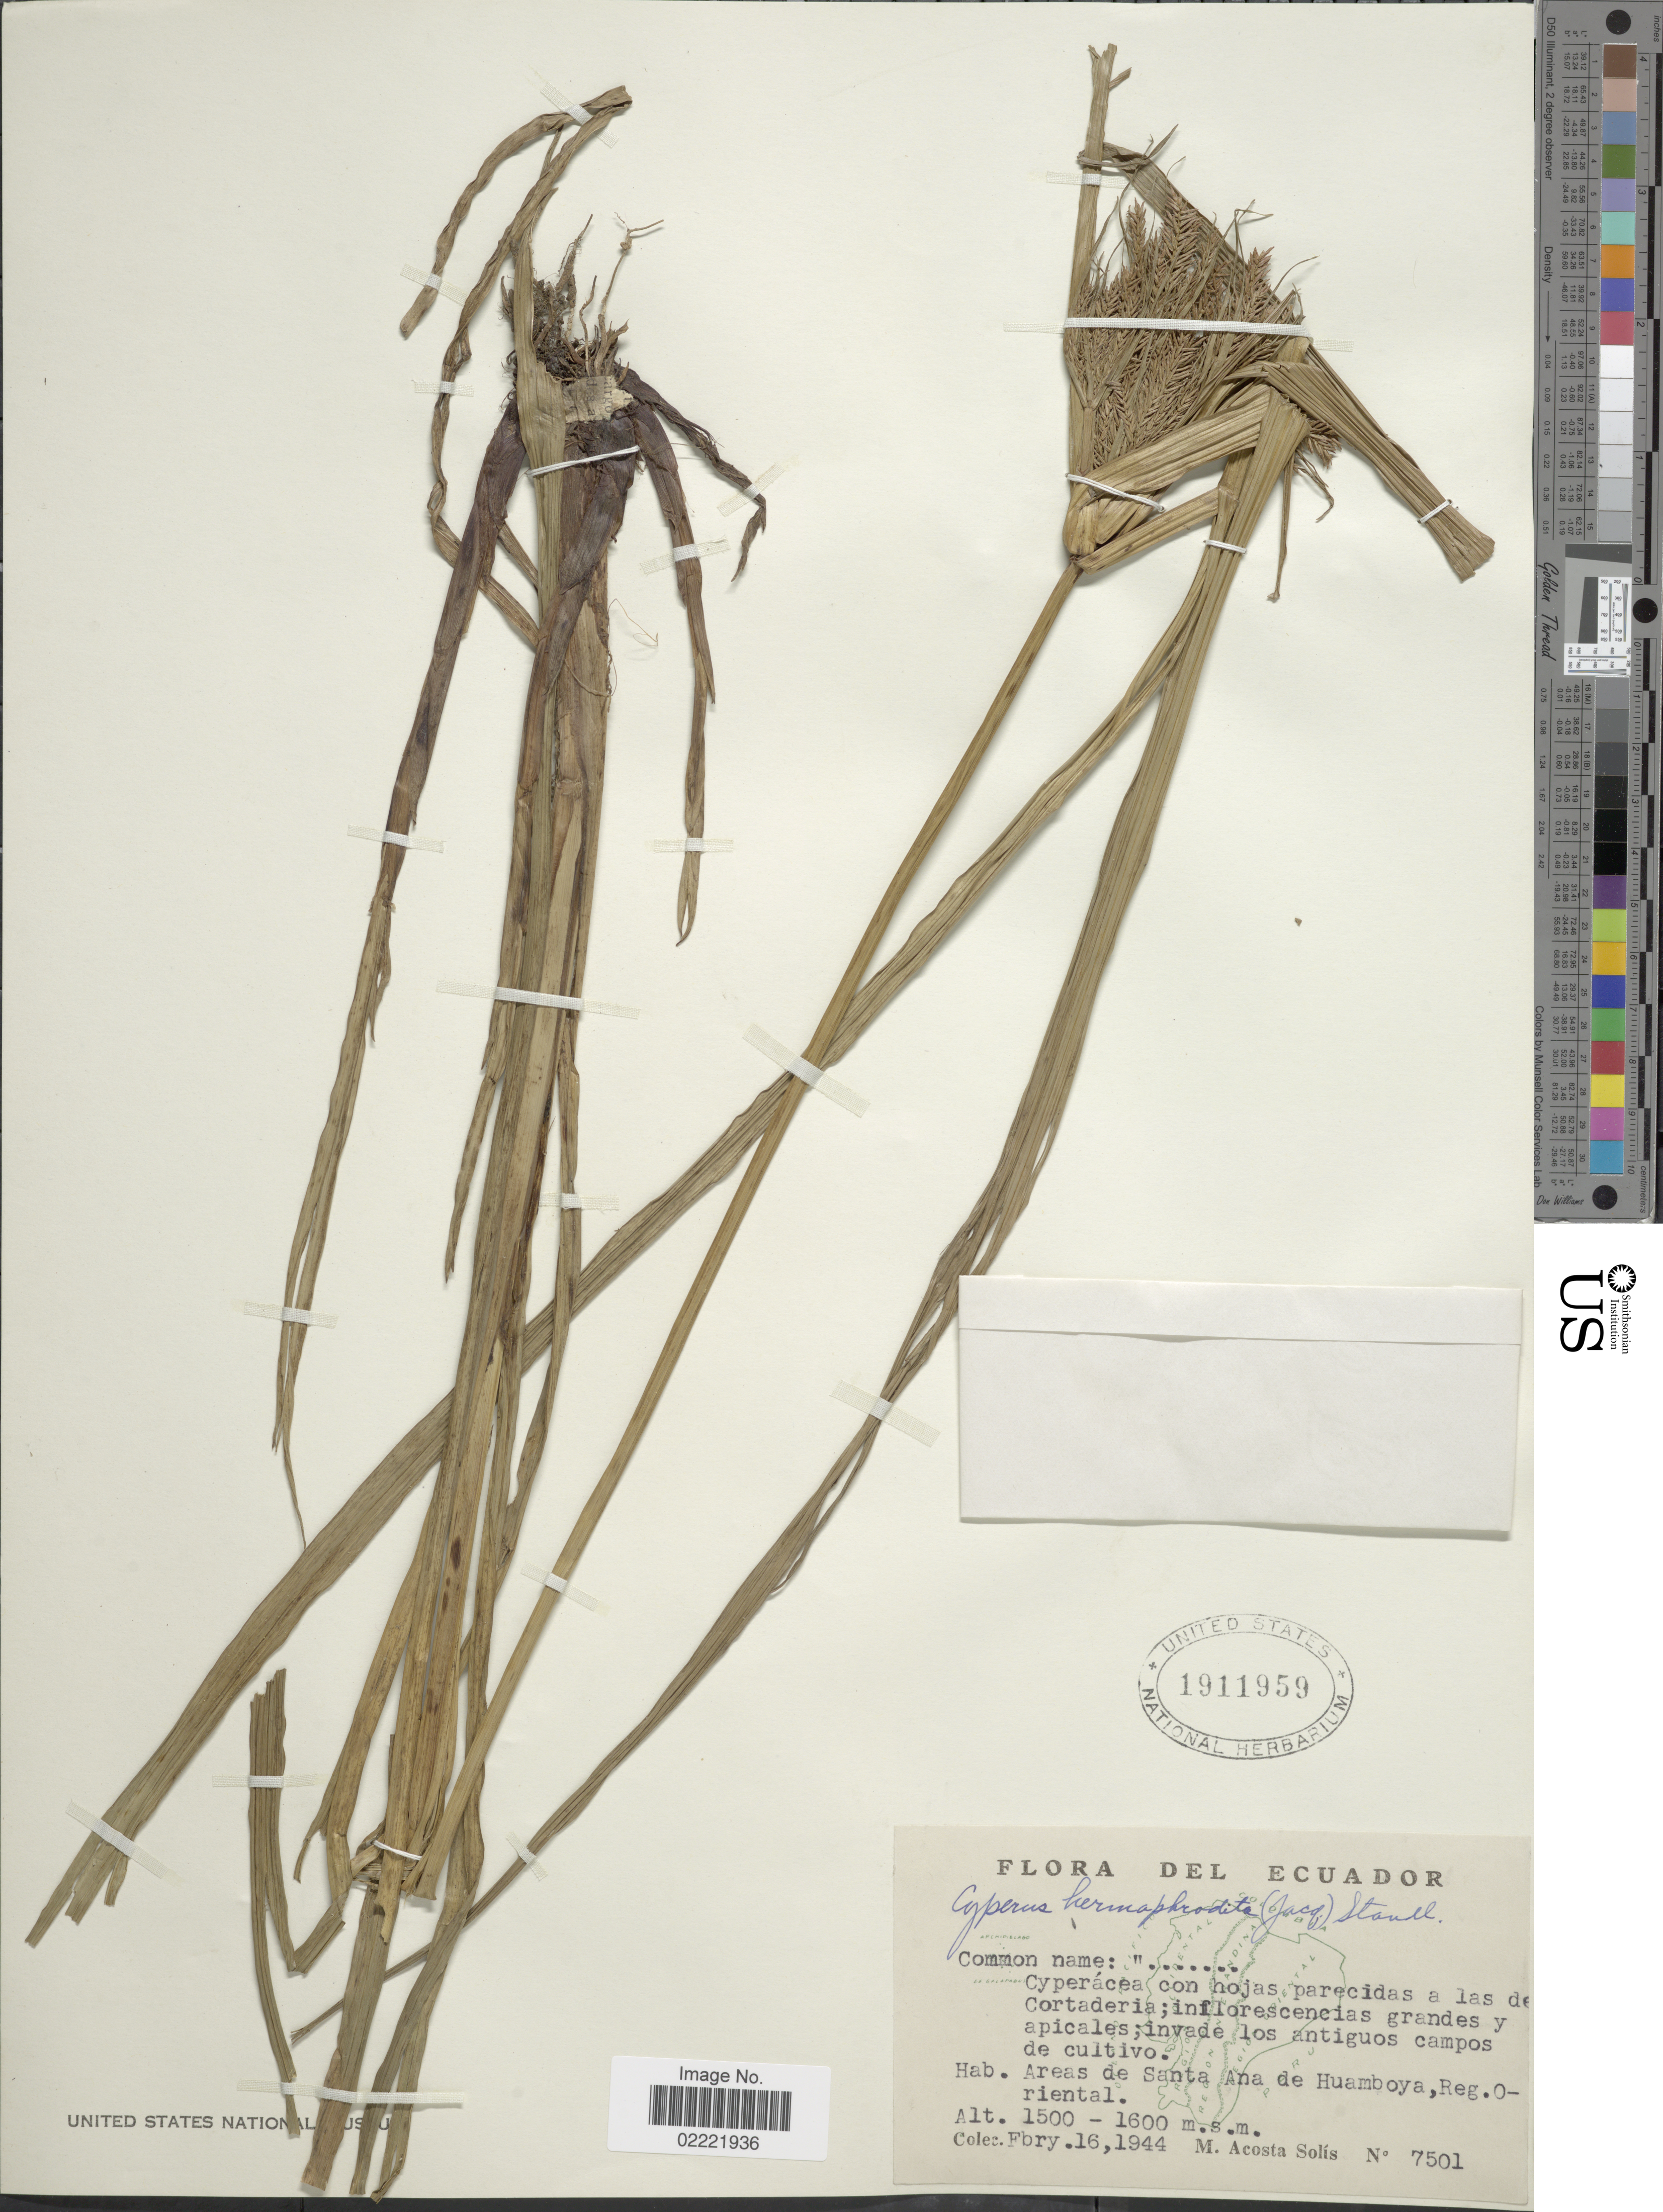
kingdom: Plantae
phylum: Tracheophyta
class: Liliopsida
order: Poales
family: Cyperaceae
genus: Cyperus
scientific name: Cyperus hermaphroditus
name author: (Jacq.) Standl.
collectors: M. Acosta Solis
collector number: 7501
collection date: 1944-02-16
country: Ecuador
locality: Invade los antigos campos de cultivo, Areas de Santa Ana de Huamboya, reg. Oriental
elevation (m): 1500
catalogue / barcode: US 1911959